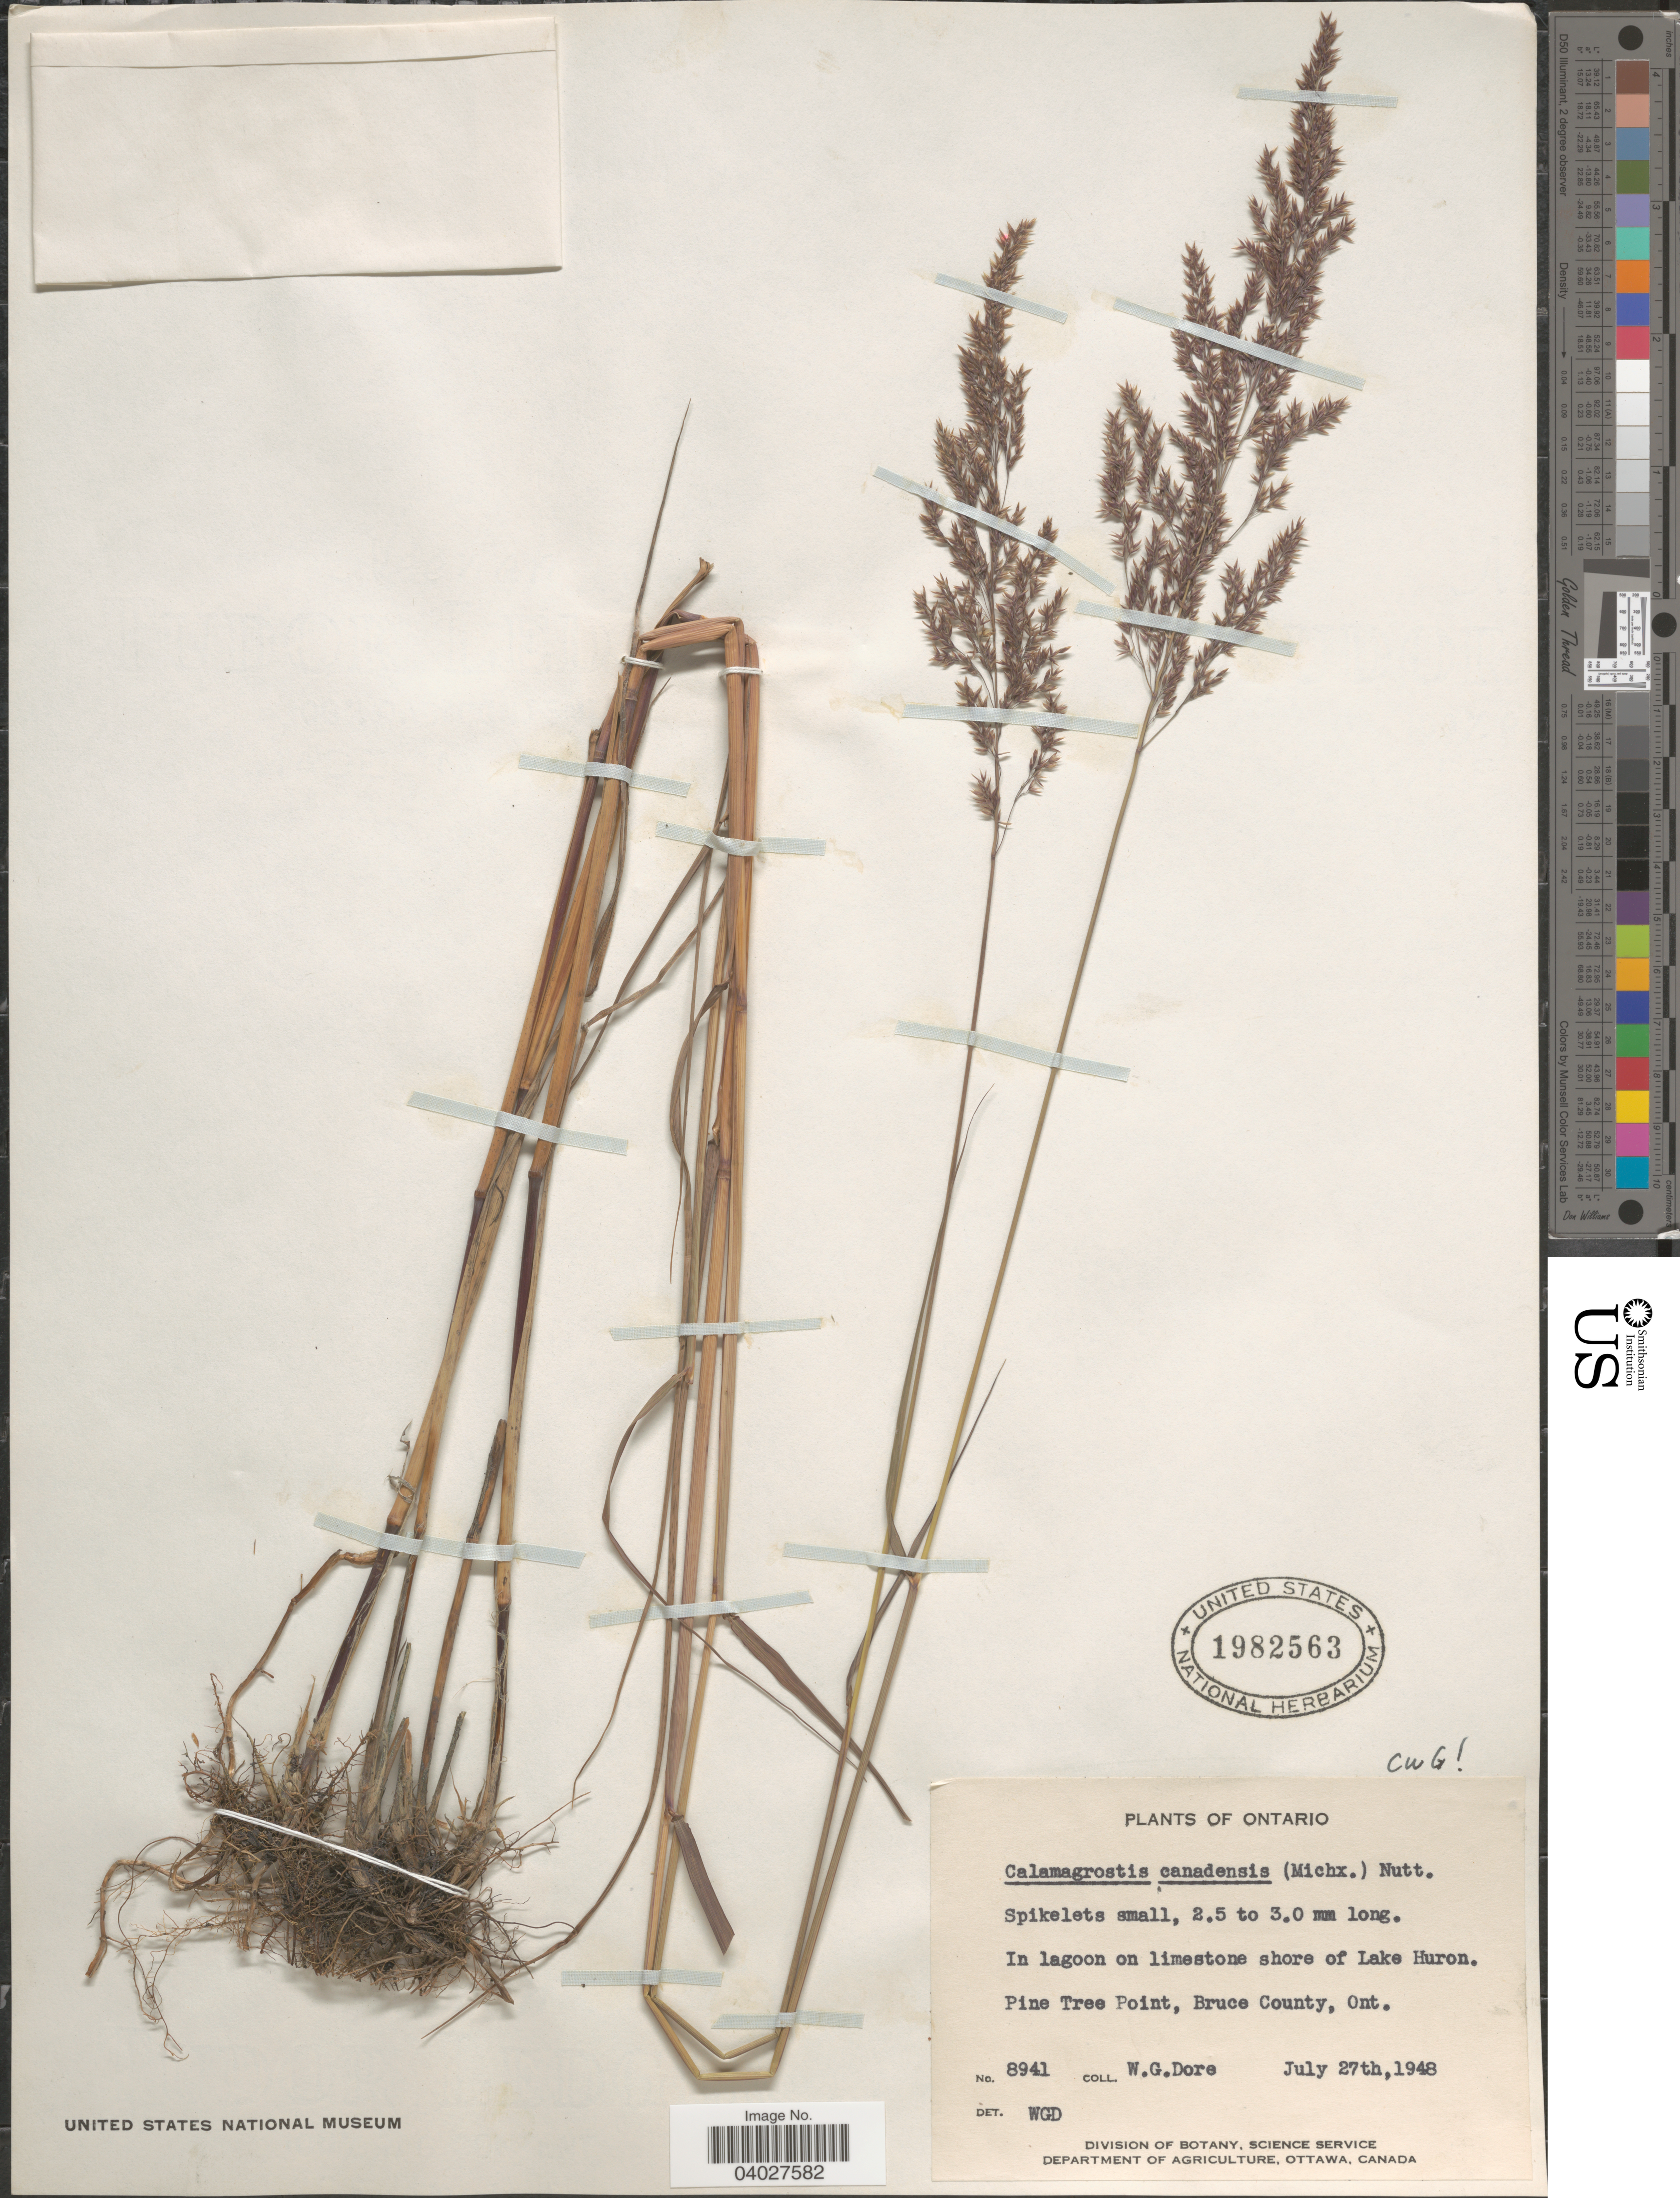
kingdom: Plantae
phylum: Tracheophyta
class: Liliopsida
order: Poales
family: Poaceae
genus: Calamagrostis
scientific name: Calamagrostis canadensis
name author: (Michx.) P. Beauv.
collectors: W. Dore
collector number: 8941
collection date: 1948-07-27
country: Canada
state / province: Ontario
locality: In lagoon on limestone shore of Lake Huron. Pine Tree Point, Burce County.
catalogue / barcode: US 1982563